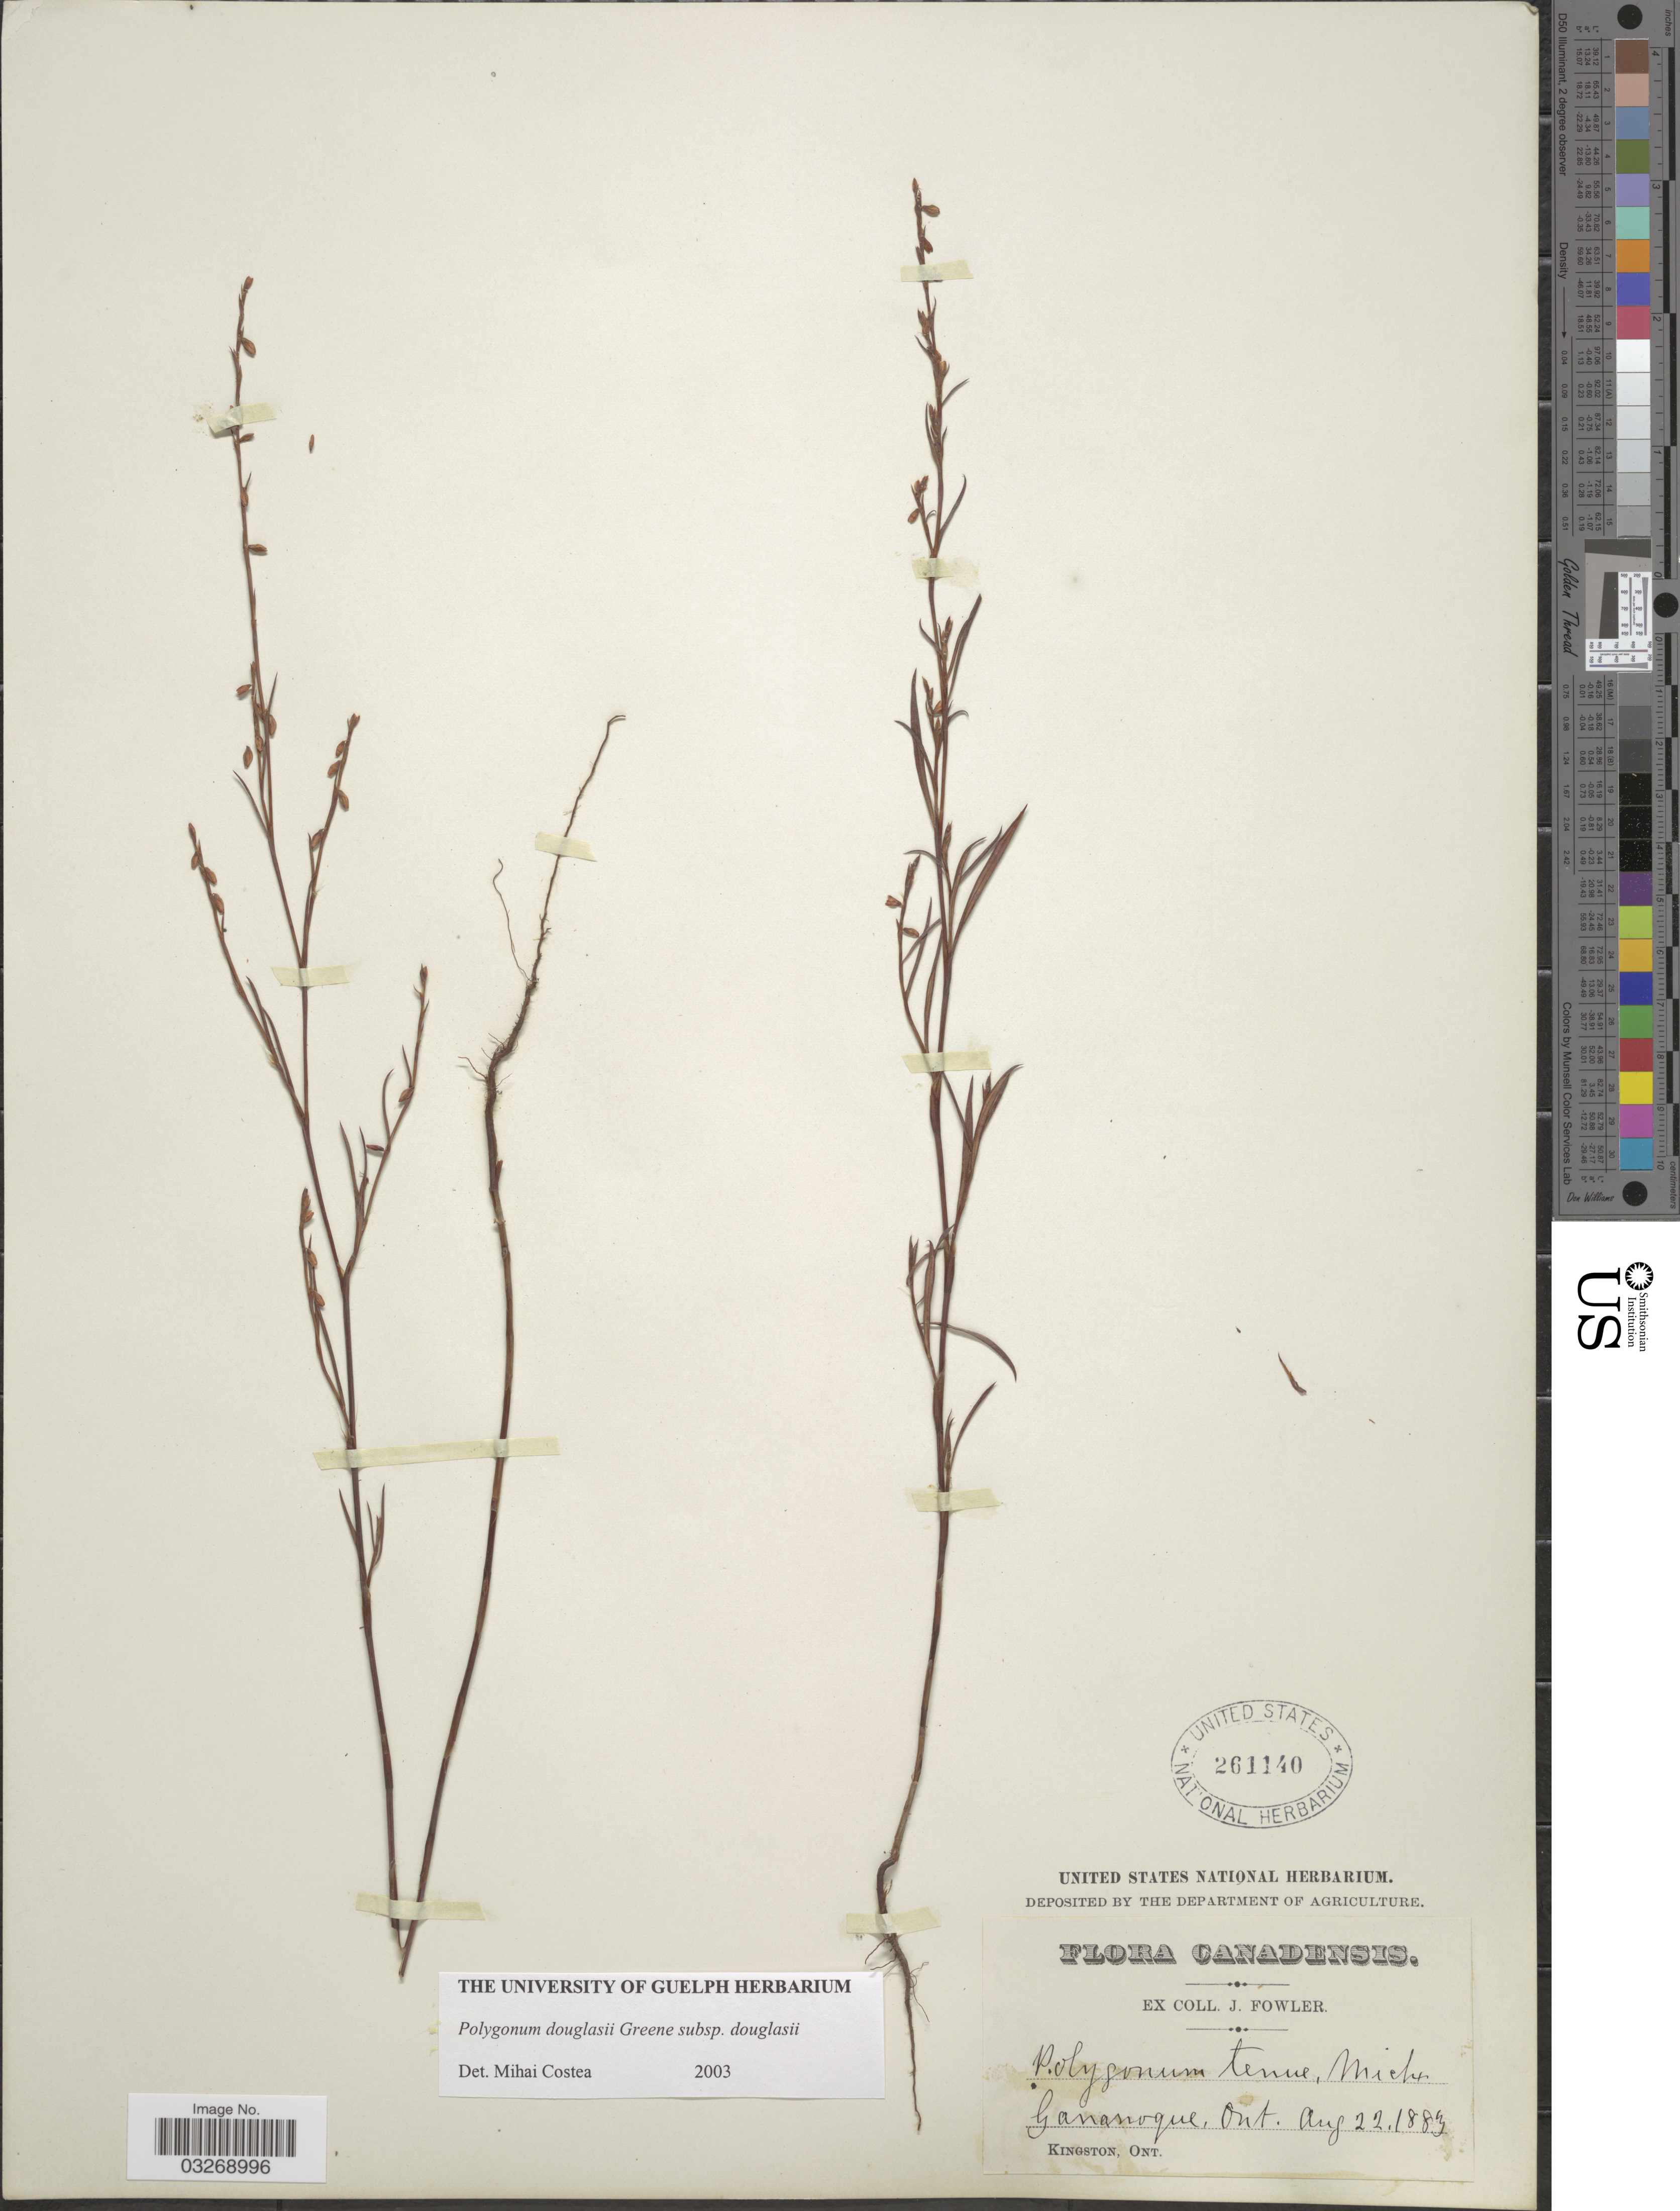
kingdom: Plantae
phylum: Tracheophyta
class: Magnoliopsida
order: Caryophyllales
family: Polygonaceae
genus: Polygonum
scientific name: Polygonum douglasii subsp. douglasii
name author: Greene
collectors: J. Fowler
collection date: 1883-08-22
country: Canada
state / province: Ontario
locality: Kingston. Gananoque.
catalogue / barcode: US 261140